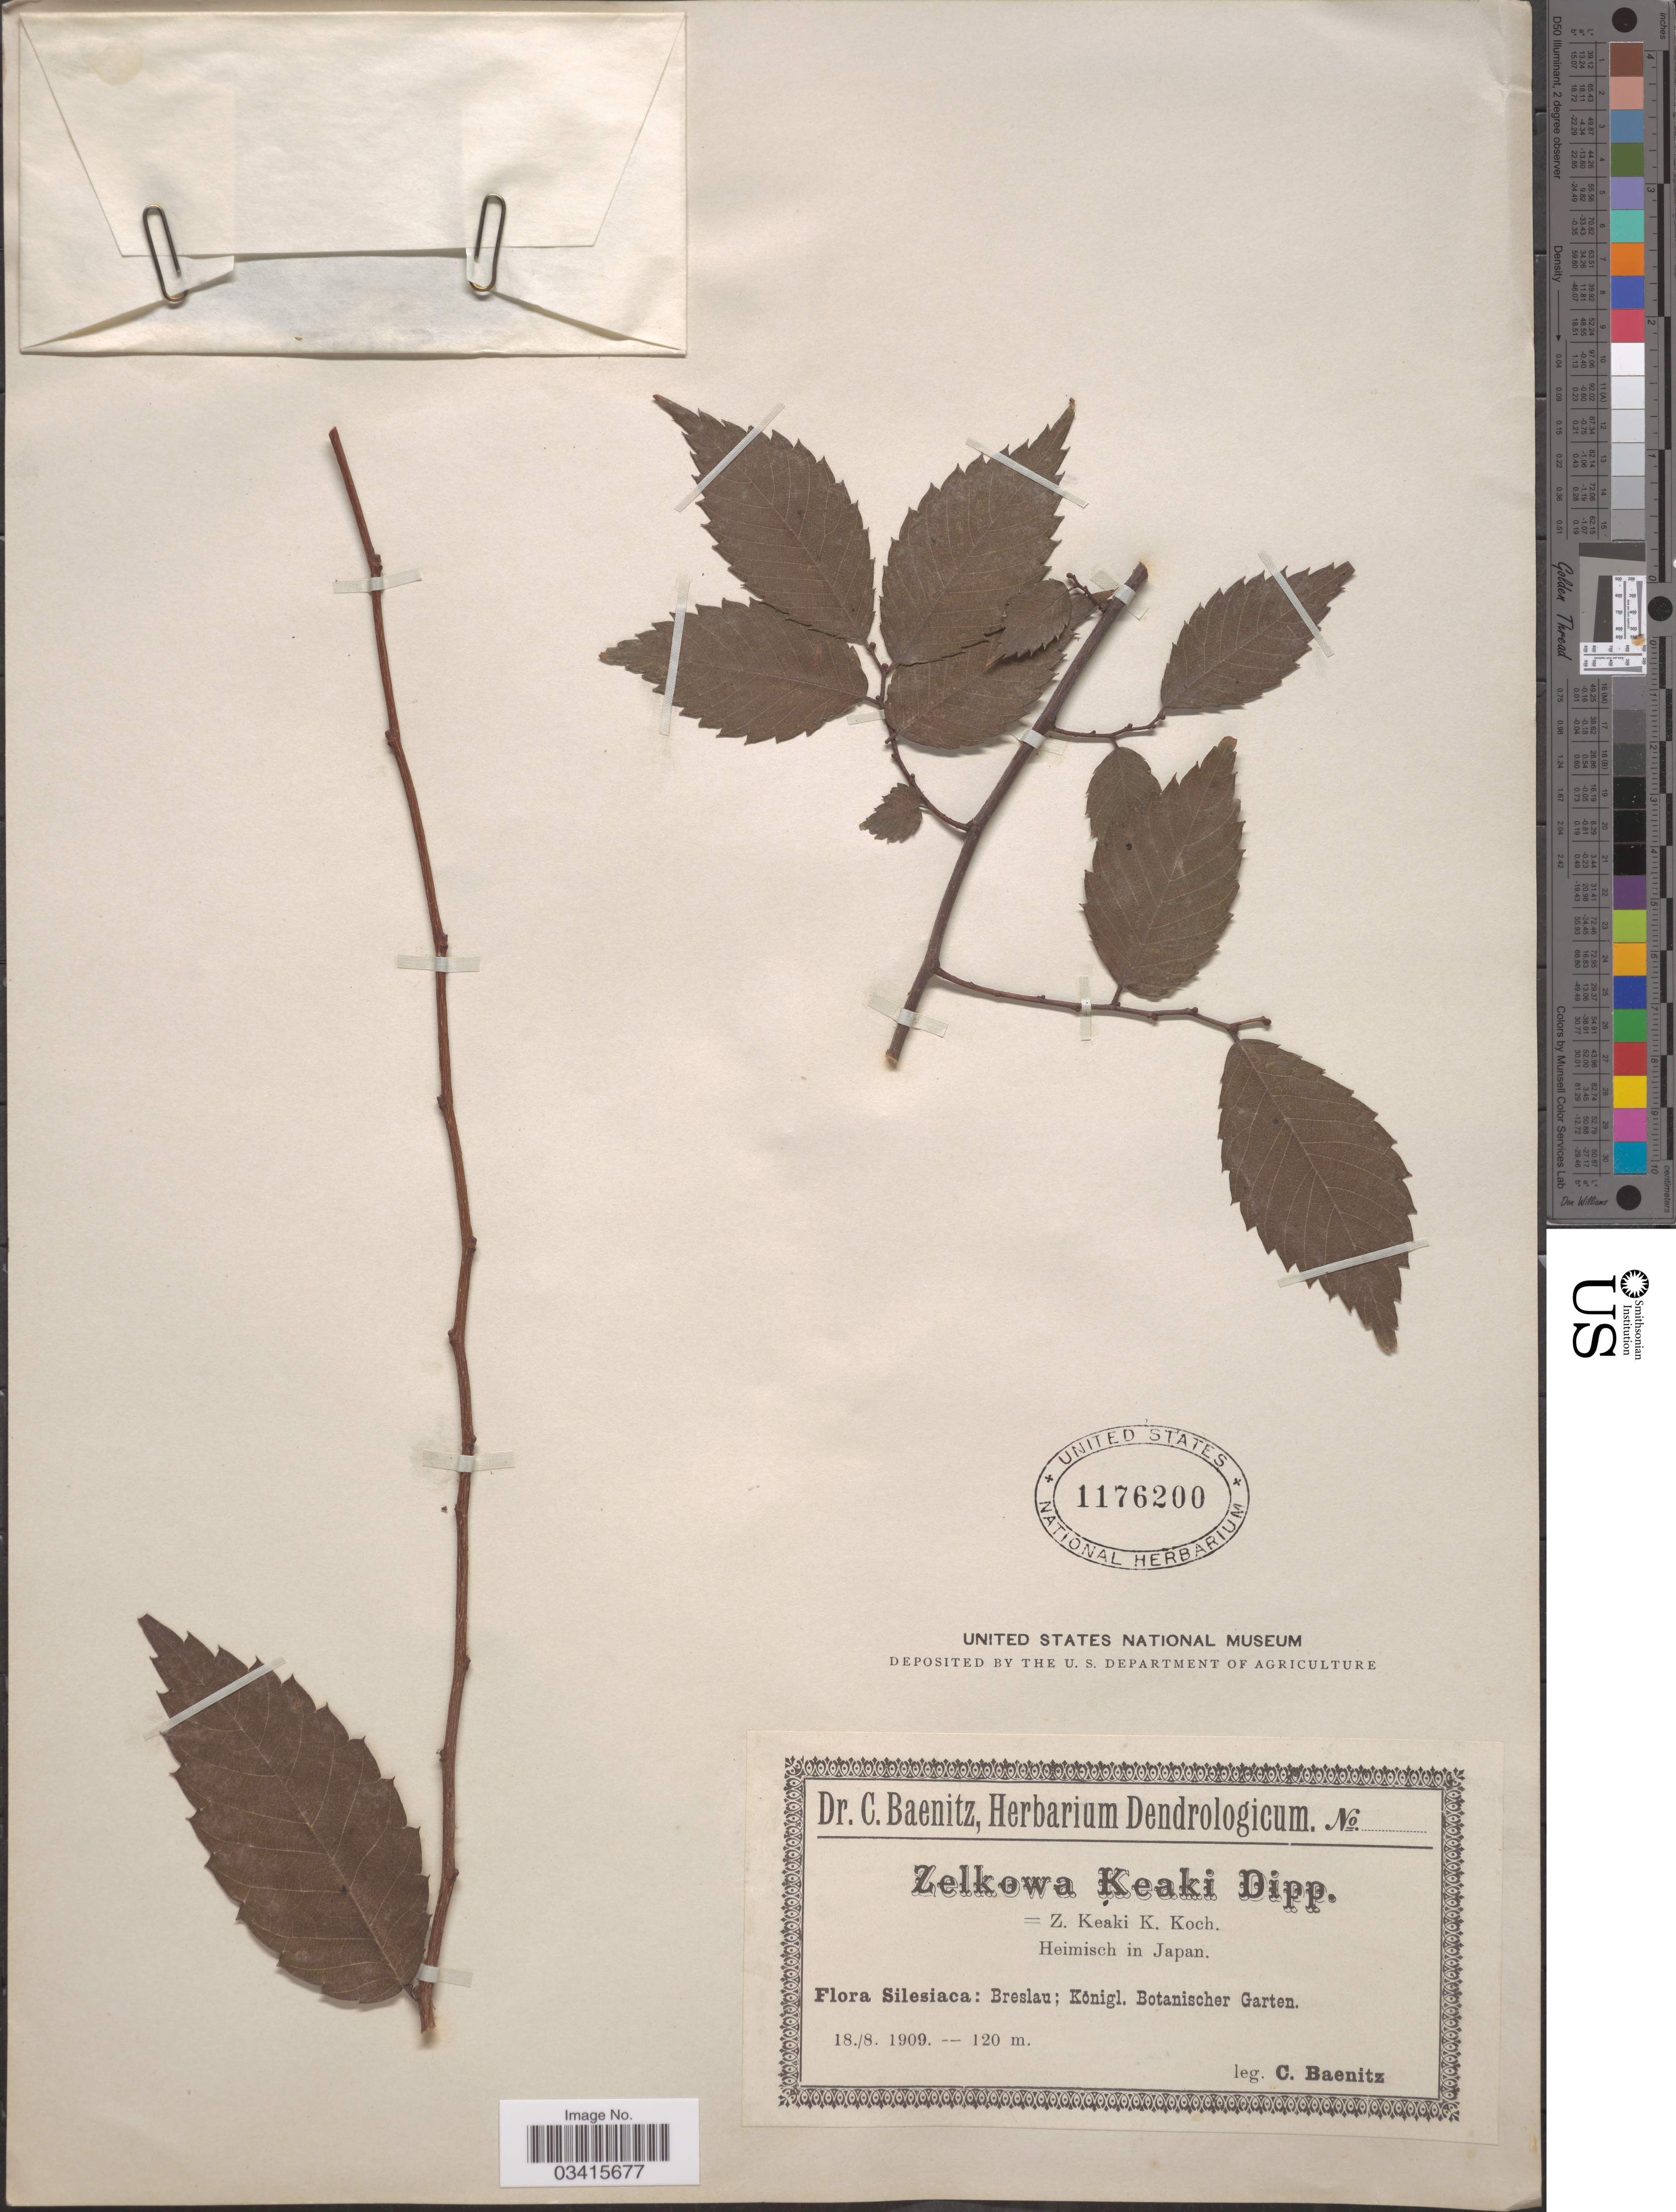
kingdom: Plantae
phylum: Tracheophyta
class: Magnoliopsida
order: Rosales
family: Ulmaceae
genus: Zelkova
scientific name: Zelkova serrata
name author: (Thunb.) Makino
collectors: C. G. Baenitz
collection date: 1909-08-18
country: Poland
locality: Silesiaca: Breslau; Königl. Botanischer Garten.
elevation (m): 120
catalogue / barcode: US 1176200